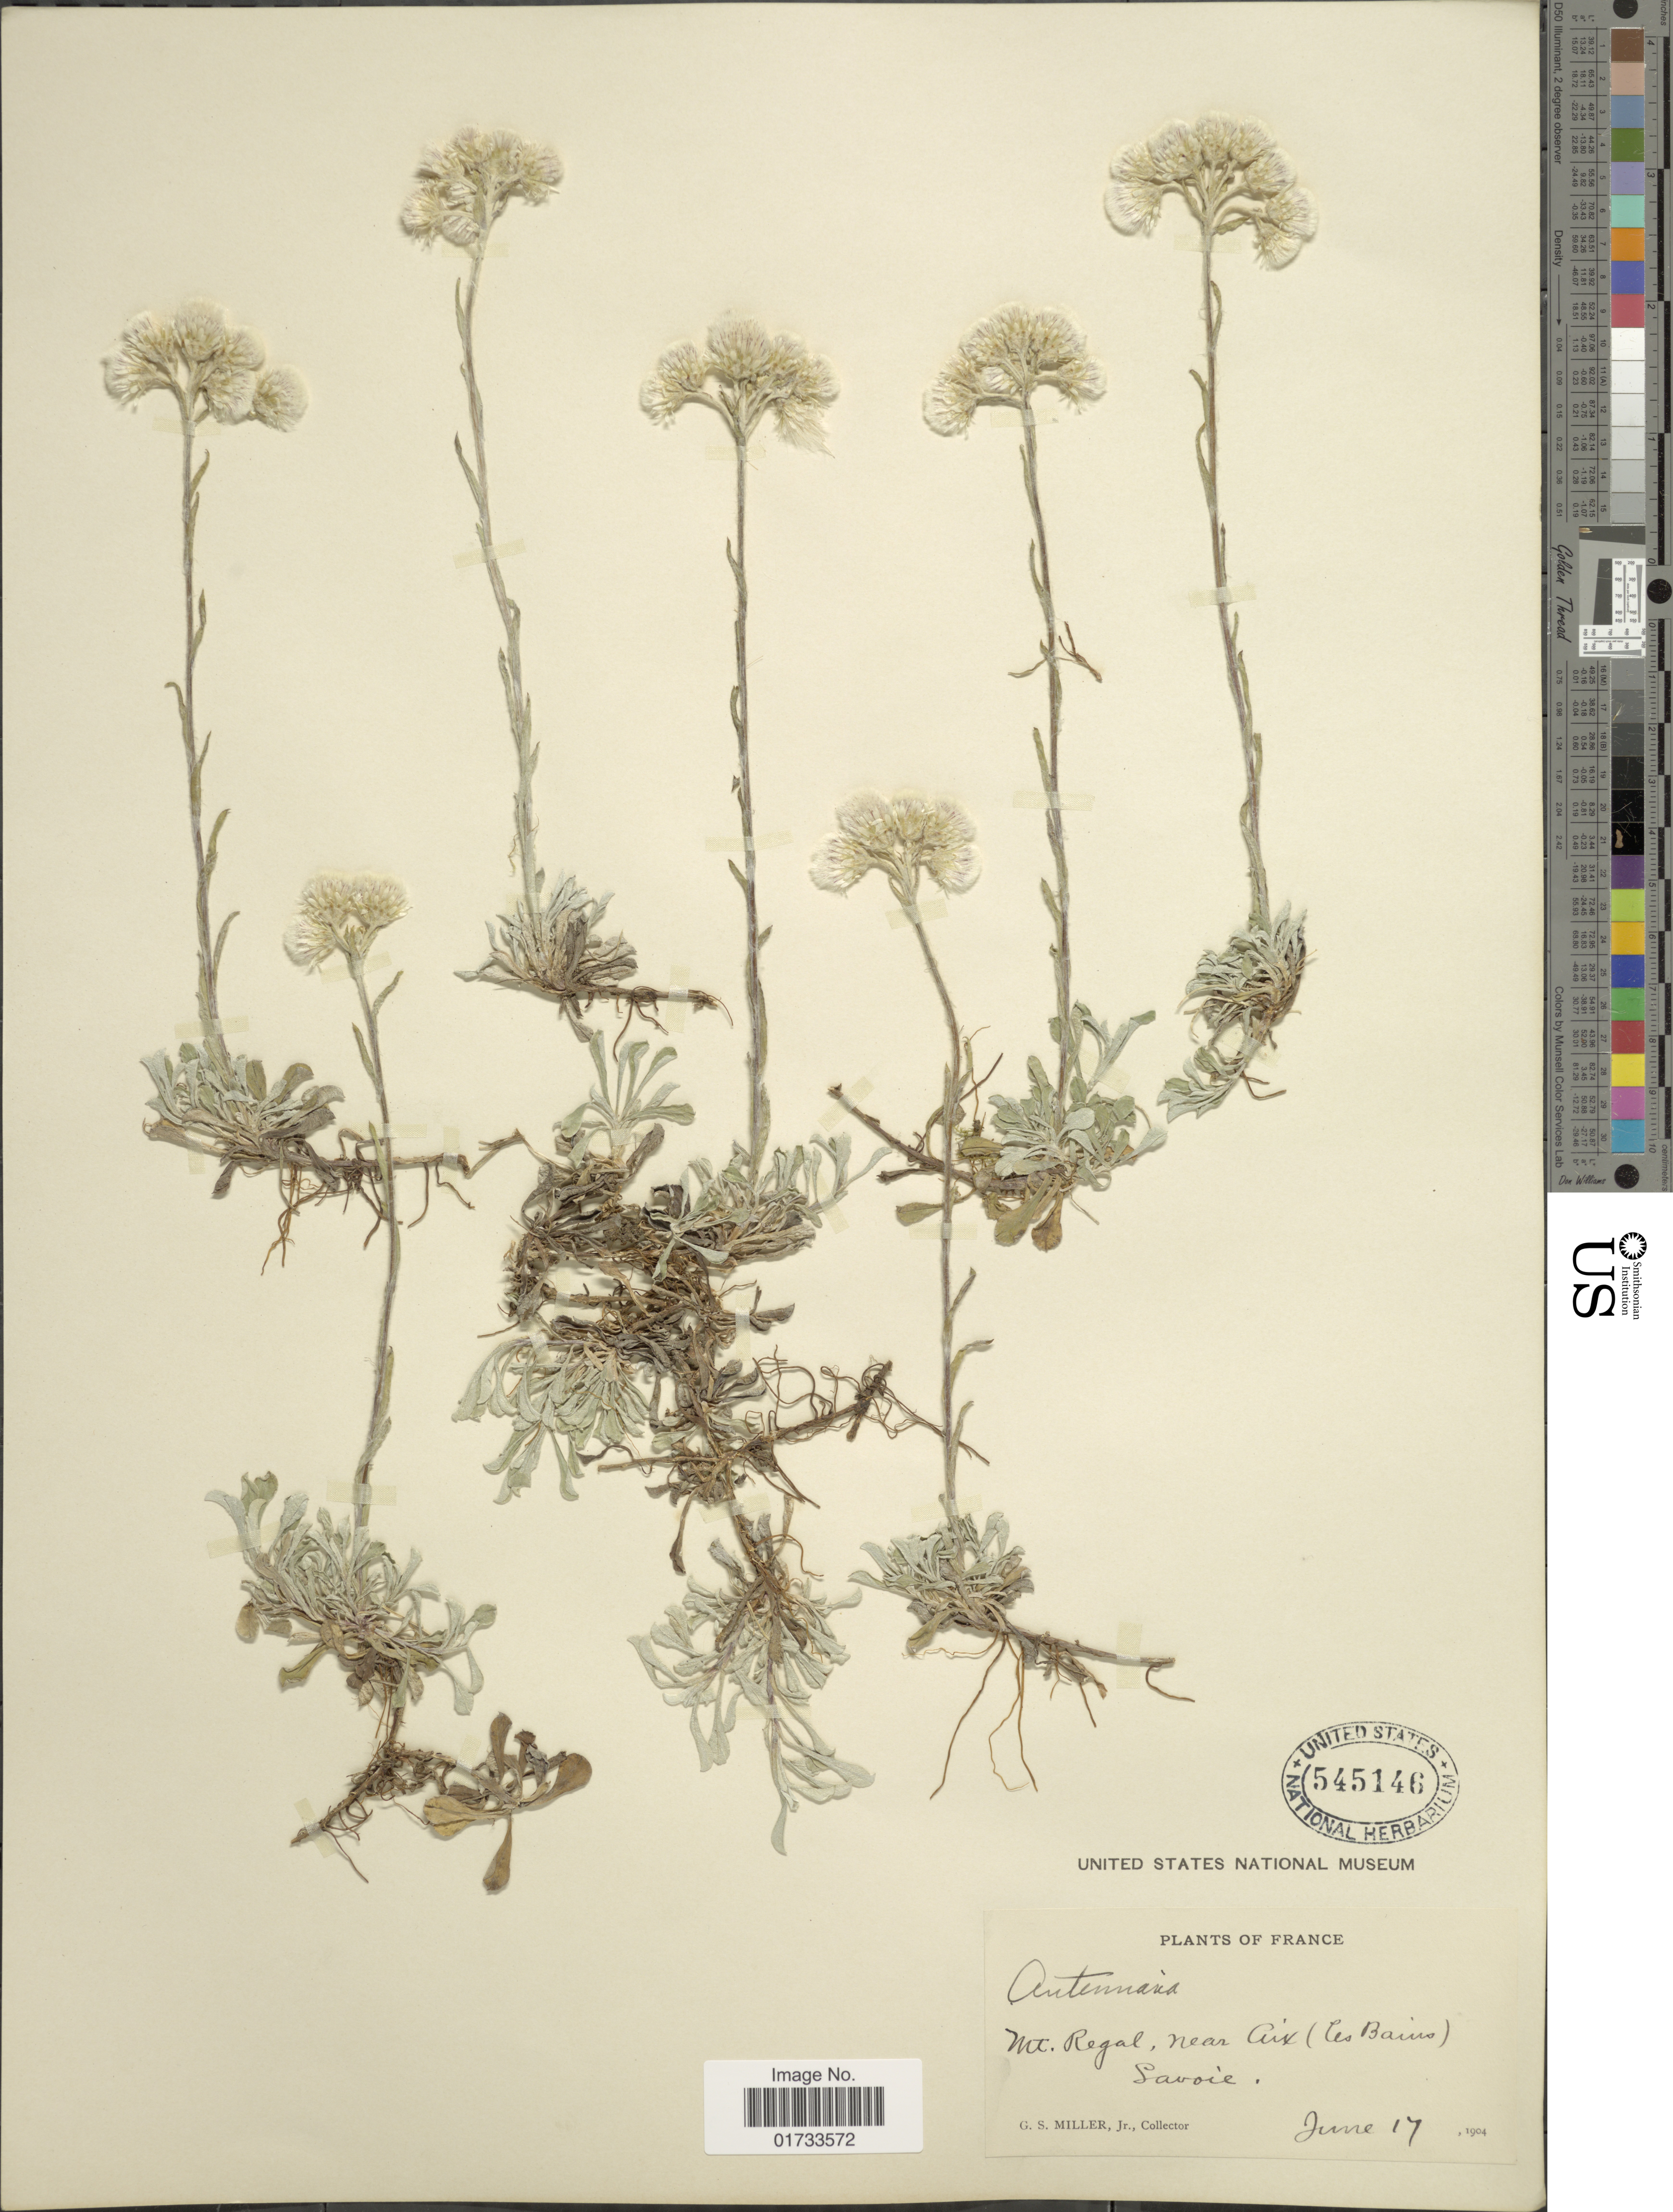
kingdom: Plantae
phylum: Tracheophyta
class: Magnoliopsida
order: Asterales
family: Asteraceae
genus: Antennaria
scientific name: Antennaria dioica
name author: (L.) Gaertn.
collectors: G. S. Miller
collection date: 1904-06-17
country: France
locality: Mt. Regal, near Cuz (les Baius) Savoie [interpreted]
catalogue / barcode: US 545146